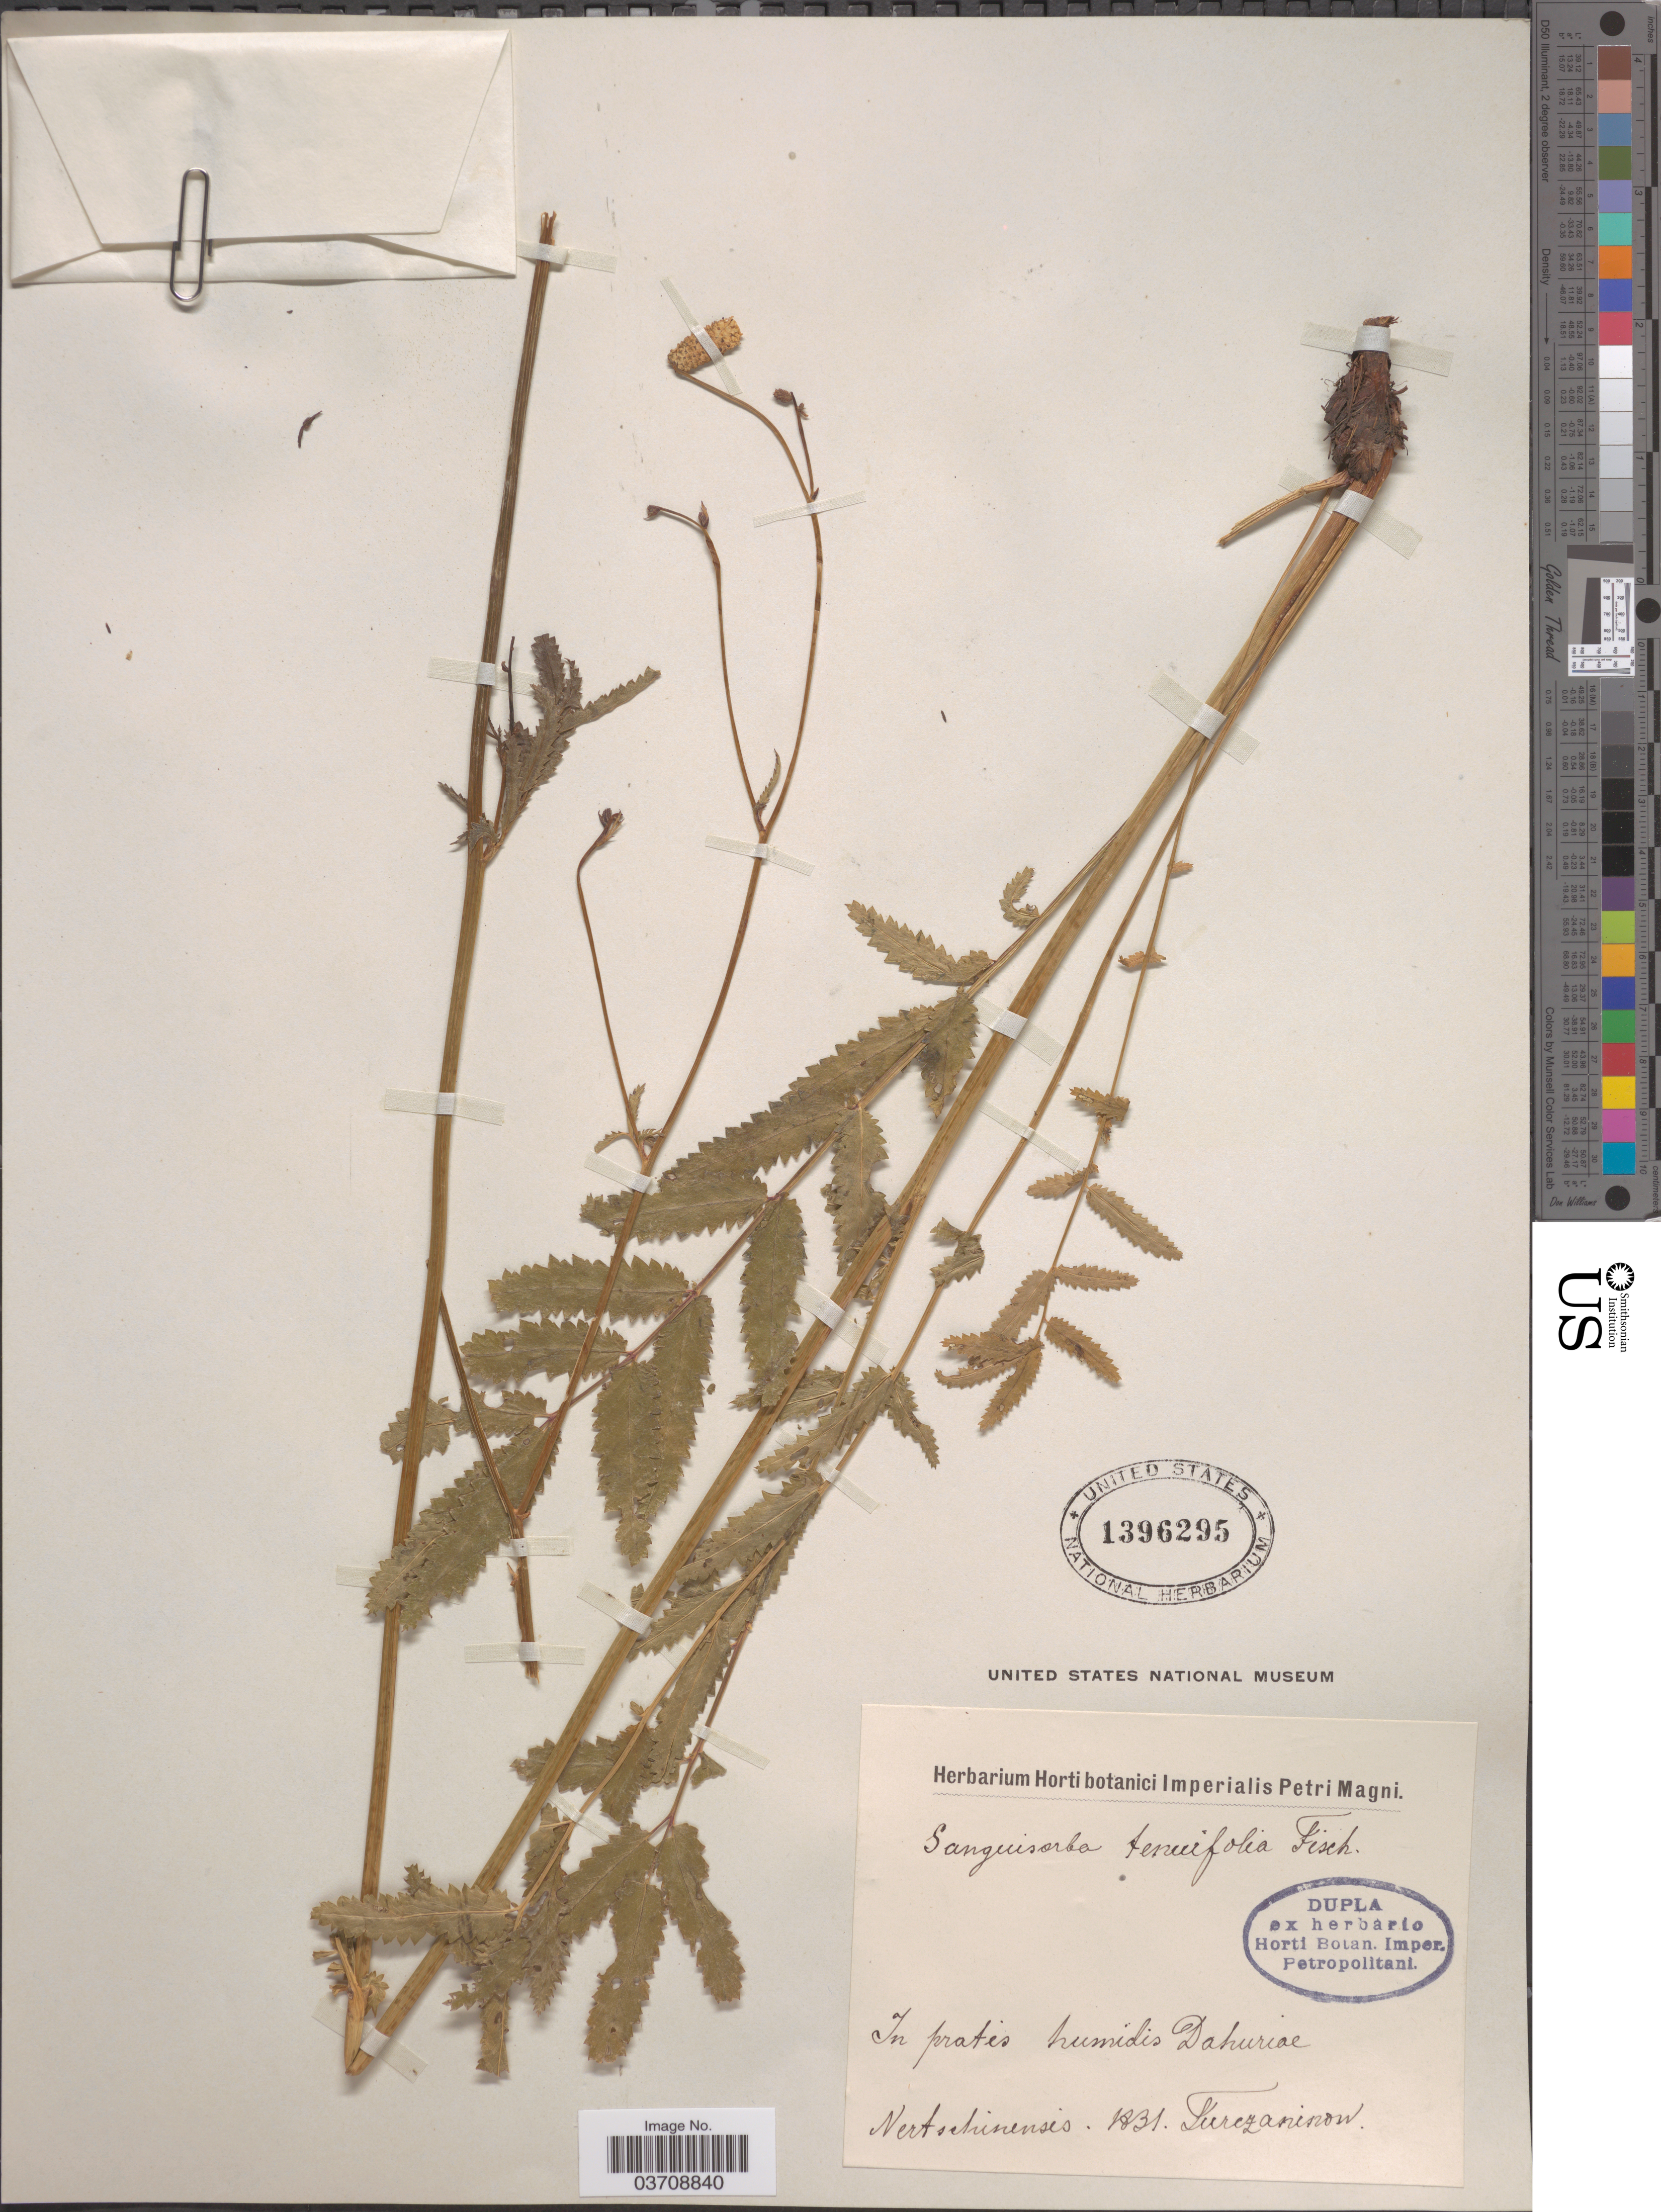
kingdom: Plantae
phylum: Tracheophyta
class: Magnoliopsida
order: Rosales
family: Rosaceae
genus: Sanguisorba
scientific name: Sanguisorba tenuifolia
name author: Fisch. ex Link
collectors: Turczaninow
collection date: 1831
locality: In pratis humidis Dahuriae Nertschinensis.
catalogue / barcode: US 1396295